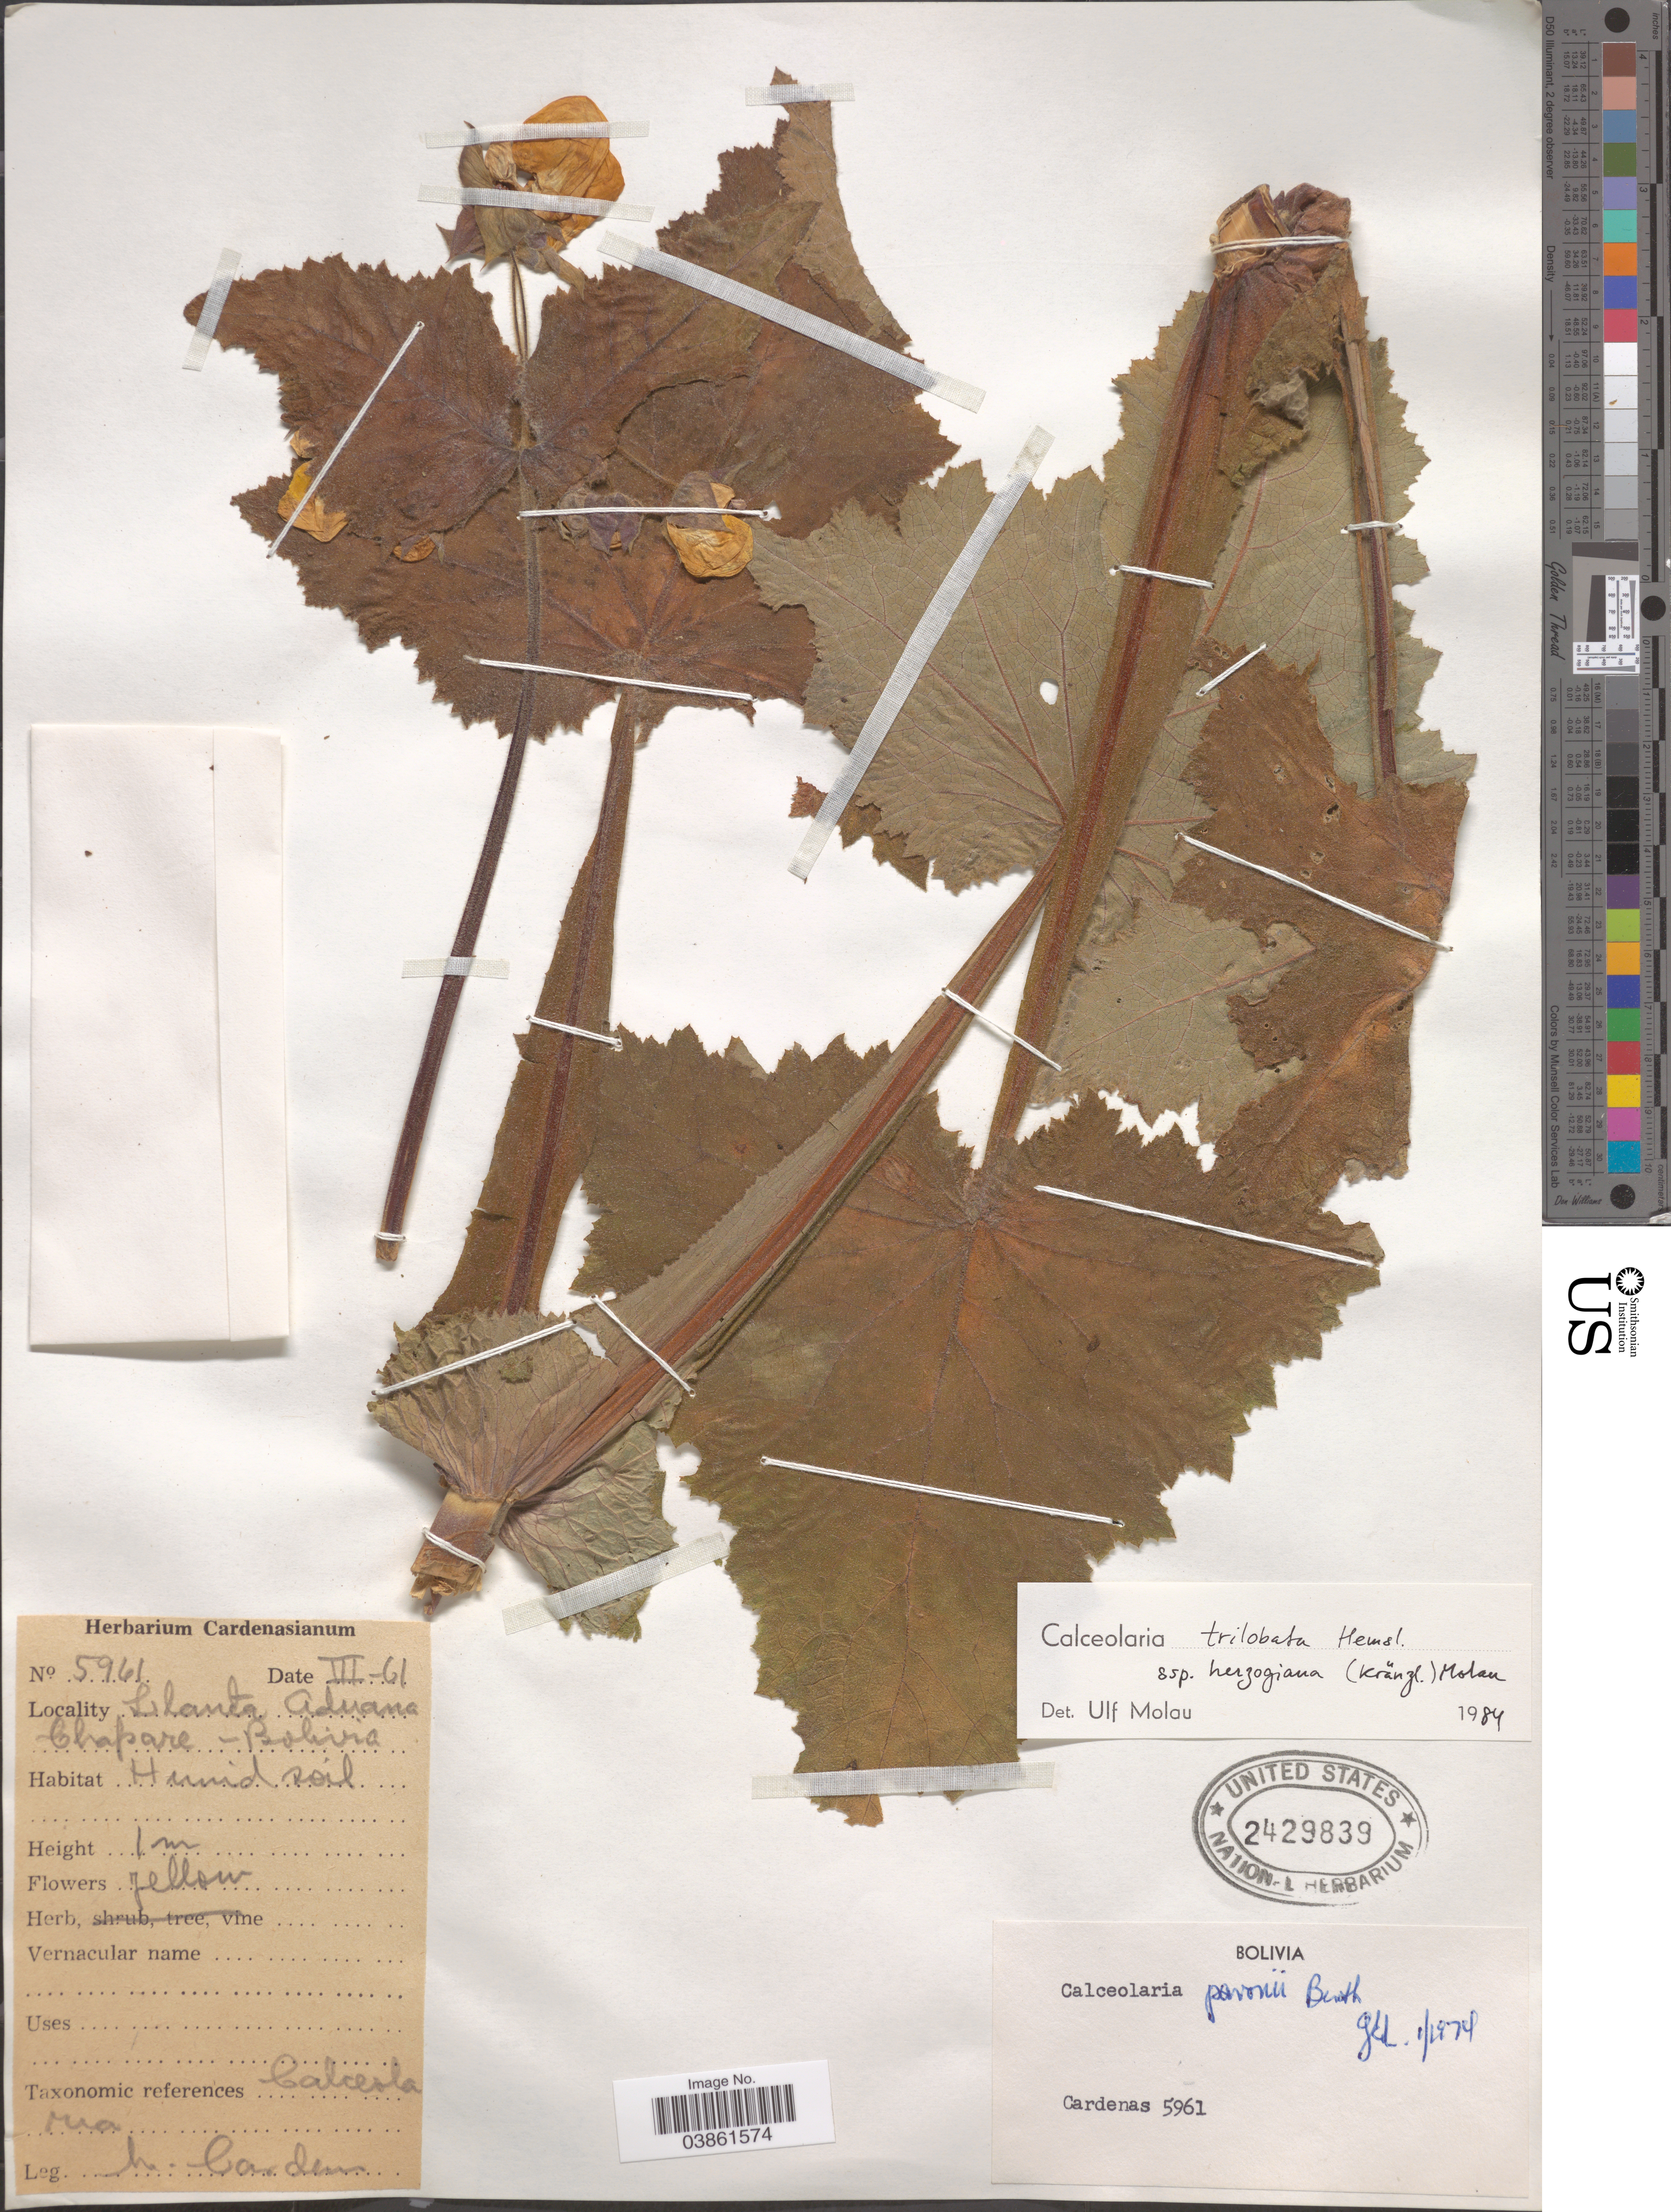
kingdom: Plantae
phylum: Tracheophyta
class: Magnoliopsida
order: Lamiales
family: Calceolariaceae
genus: Calceolaria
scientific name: Calceolaria trilobata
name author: Hemsl.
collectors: M. Cárdenas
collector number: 5961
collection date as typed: Transcribed d/m/y: /3/61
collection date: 1961-03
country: Bolivia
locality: Llanta Aduana Chapare.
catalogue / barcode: US 2429839